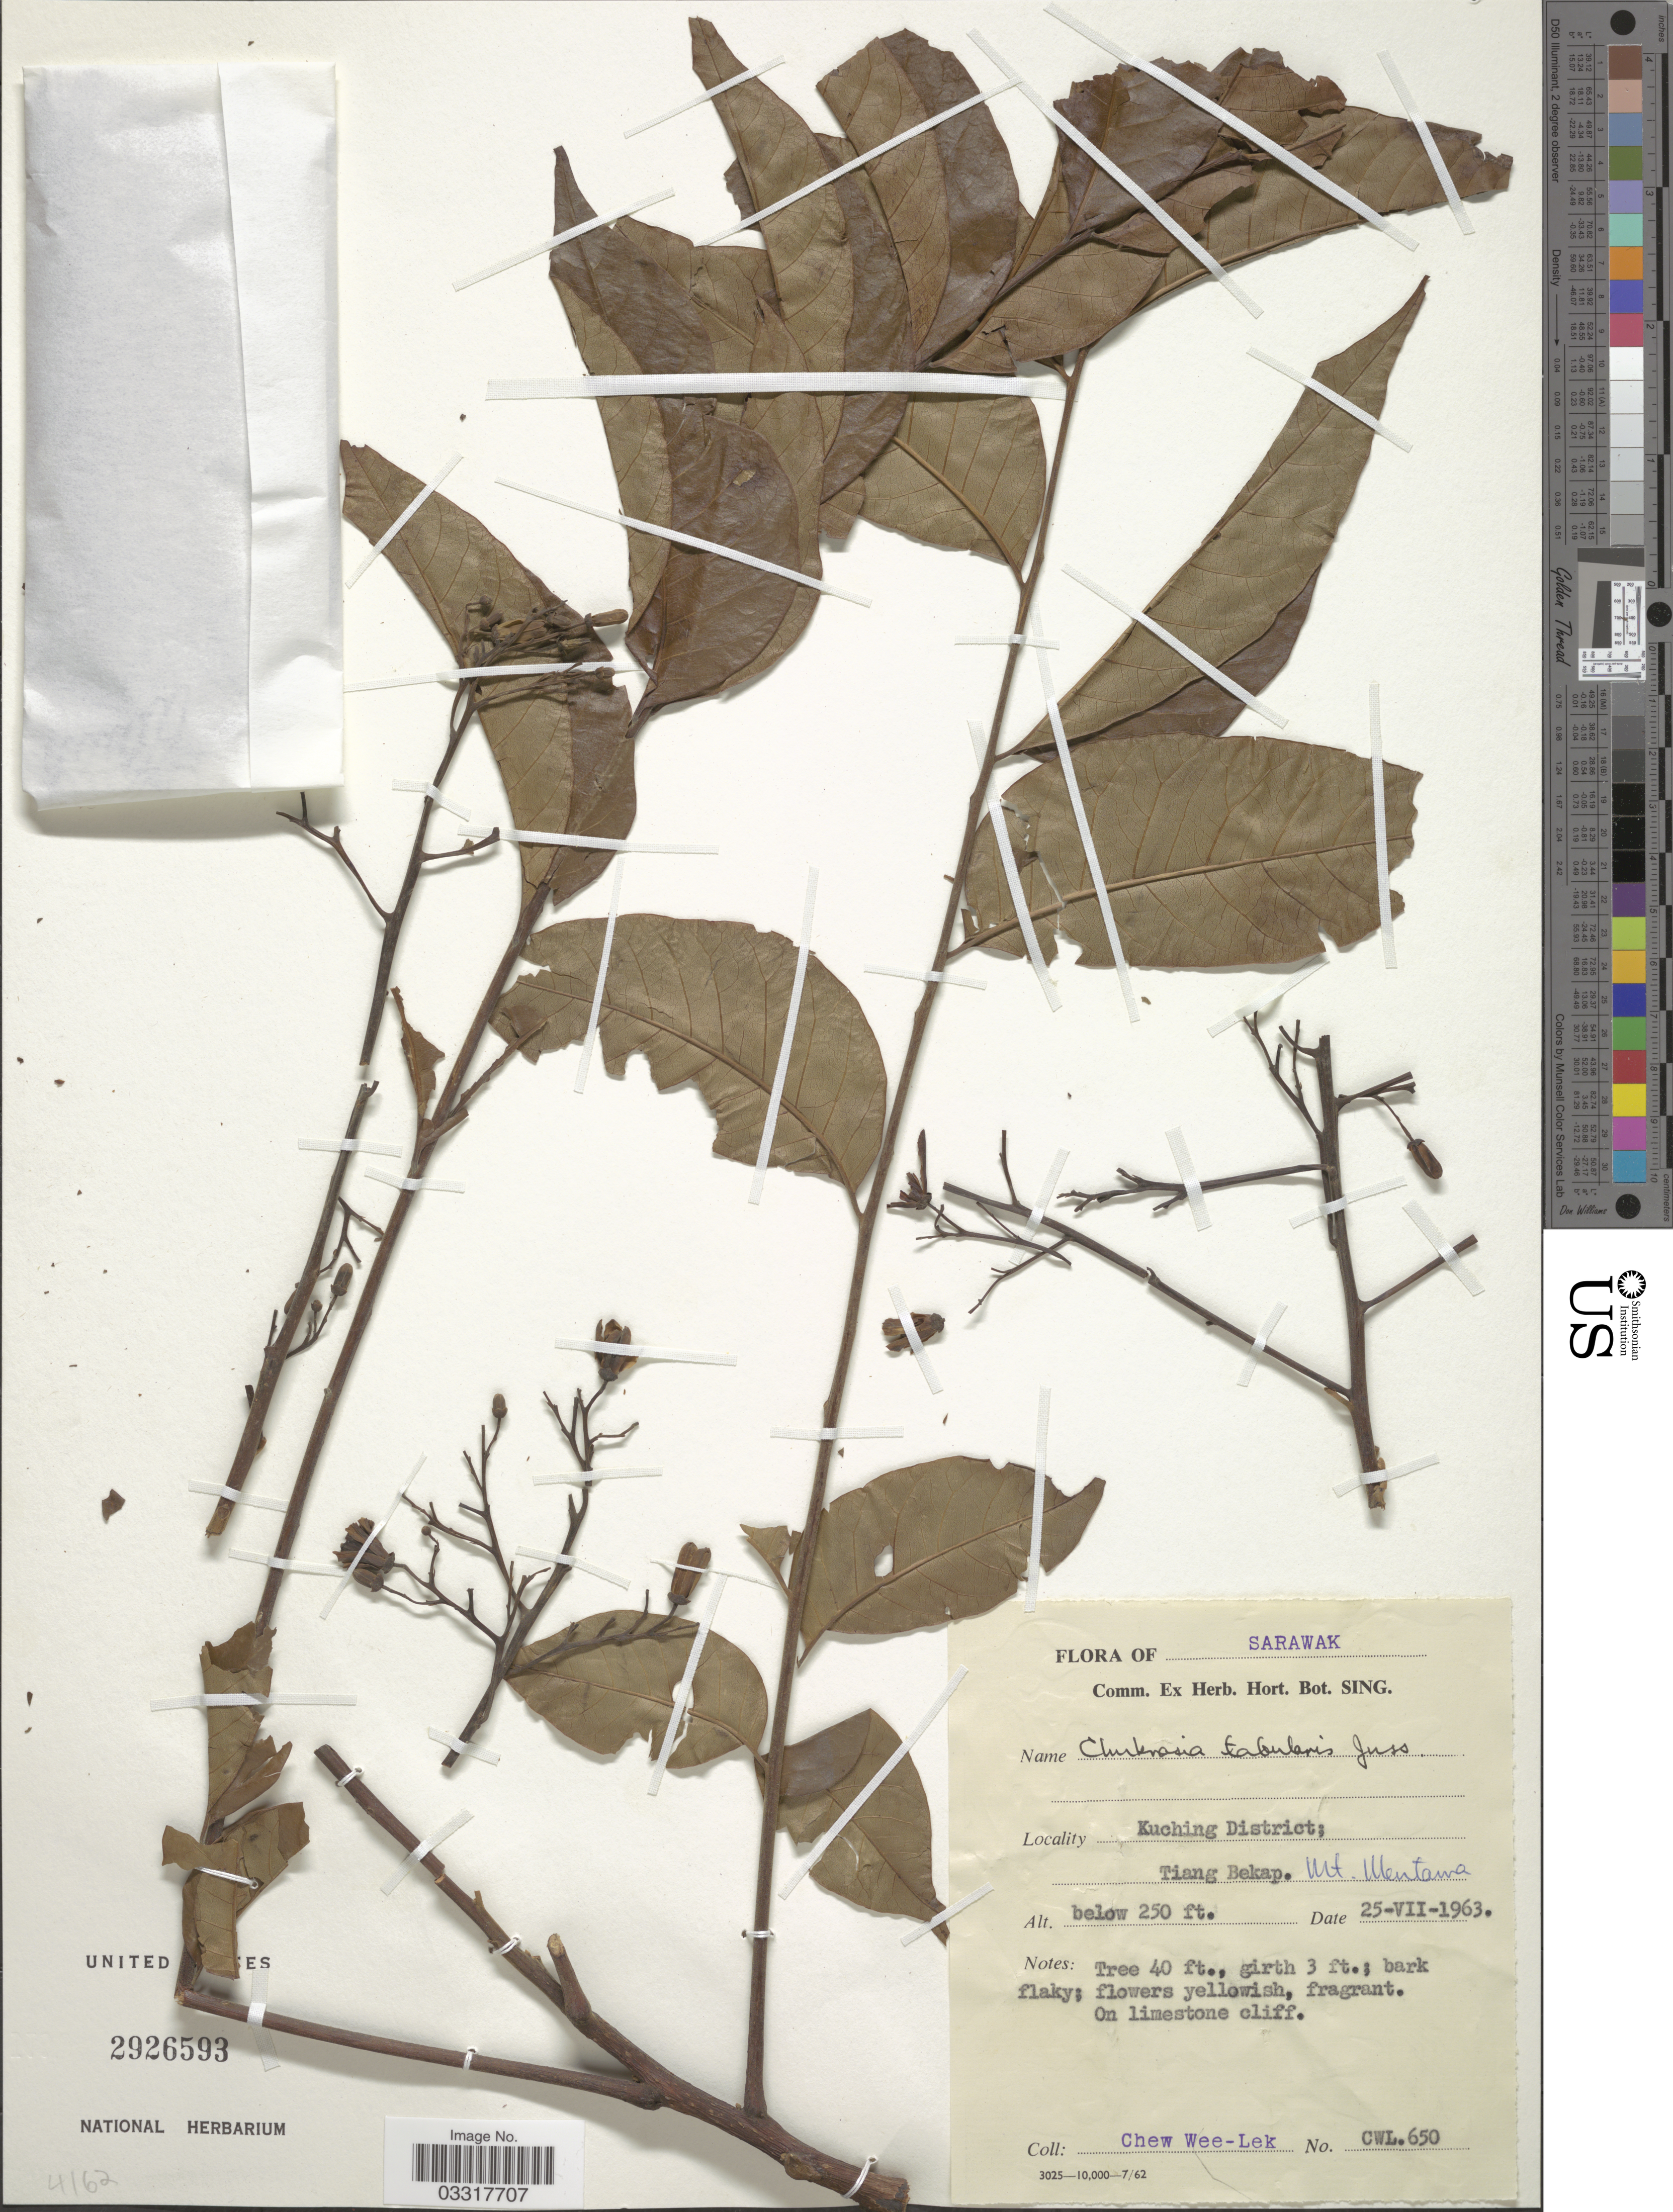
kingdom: Plantae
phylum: Tracheophyta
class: Magnoliopsida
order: Sapindales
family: Meliaceae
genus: Chukrasia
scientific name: Chukrasia tabularis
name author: A. Juss.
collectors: W. Chew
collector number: CWL650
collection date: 1963-07-25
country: Malaysia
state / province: Sarawak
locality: Kuching District; Tiang Bekap, Mt. Mentawa.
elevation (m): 76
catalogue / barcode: US 2926593